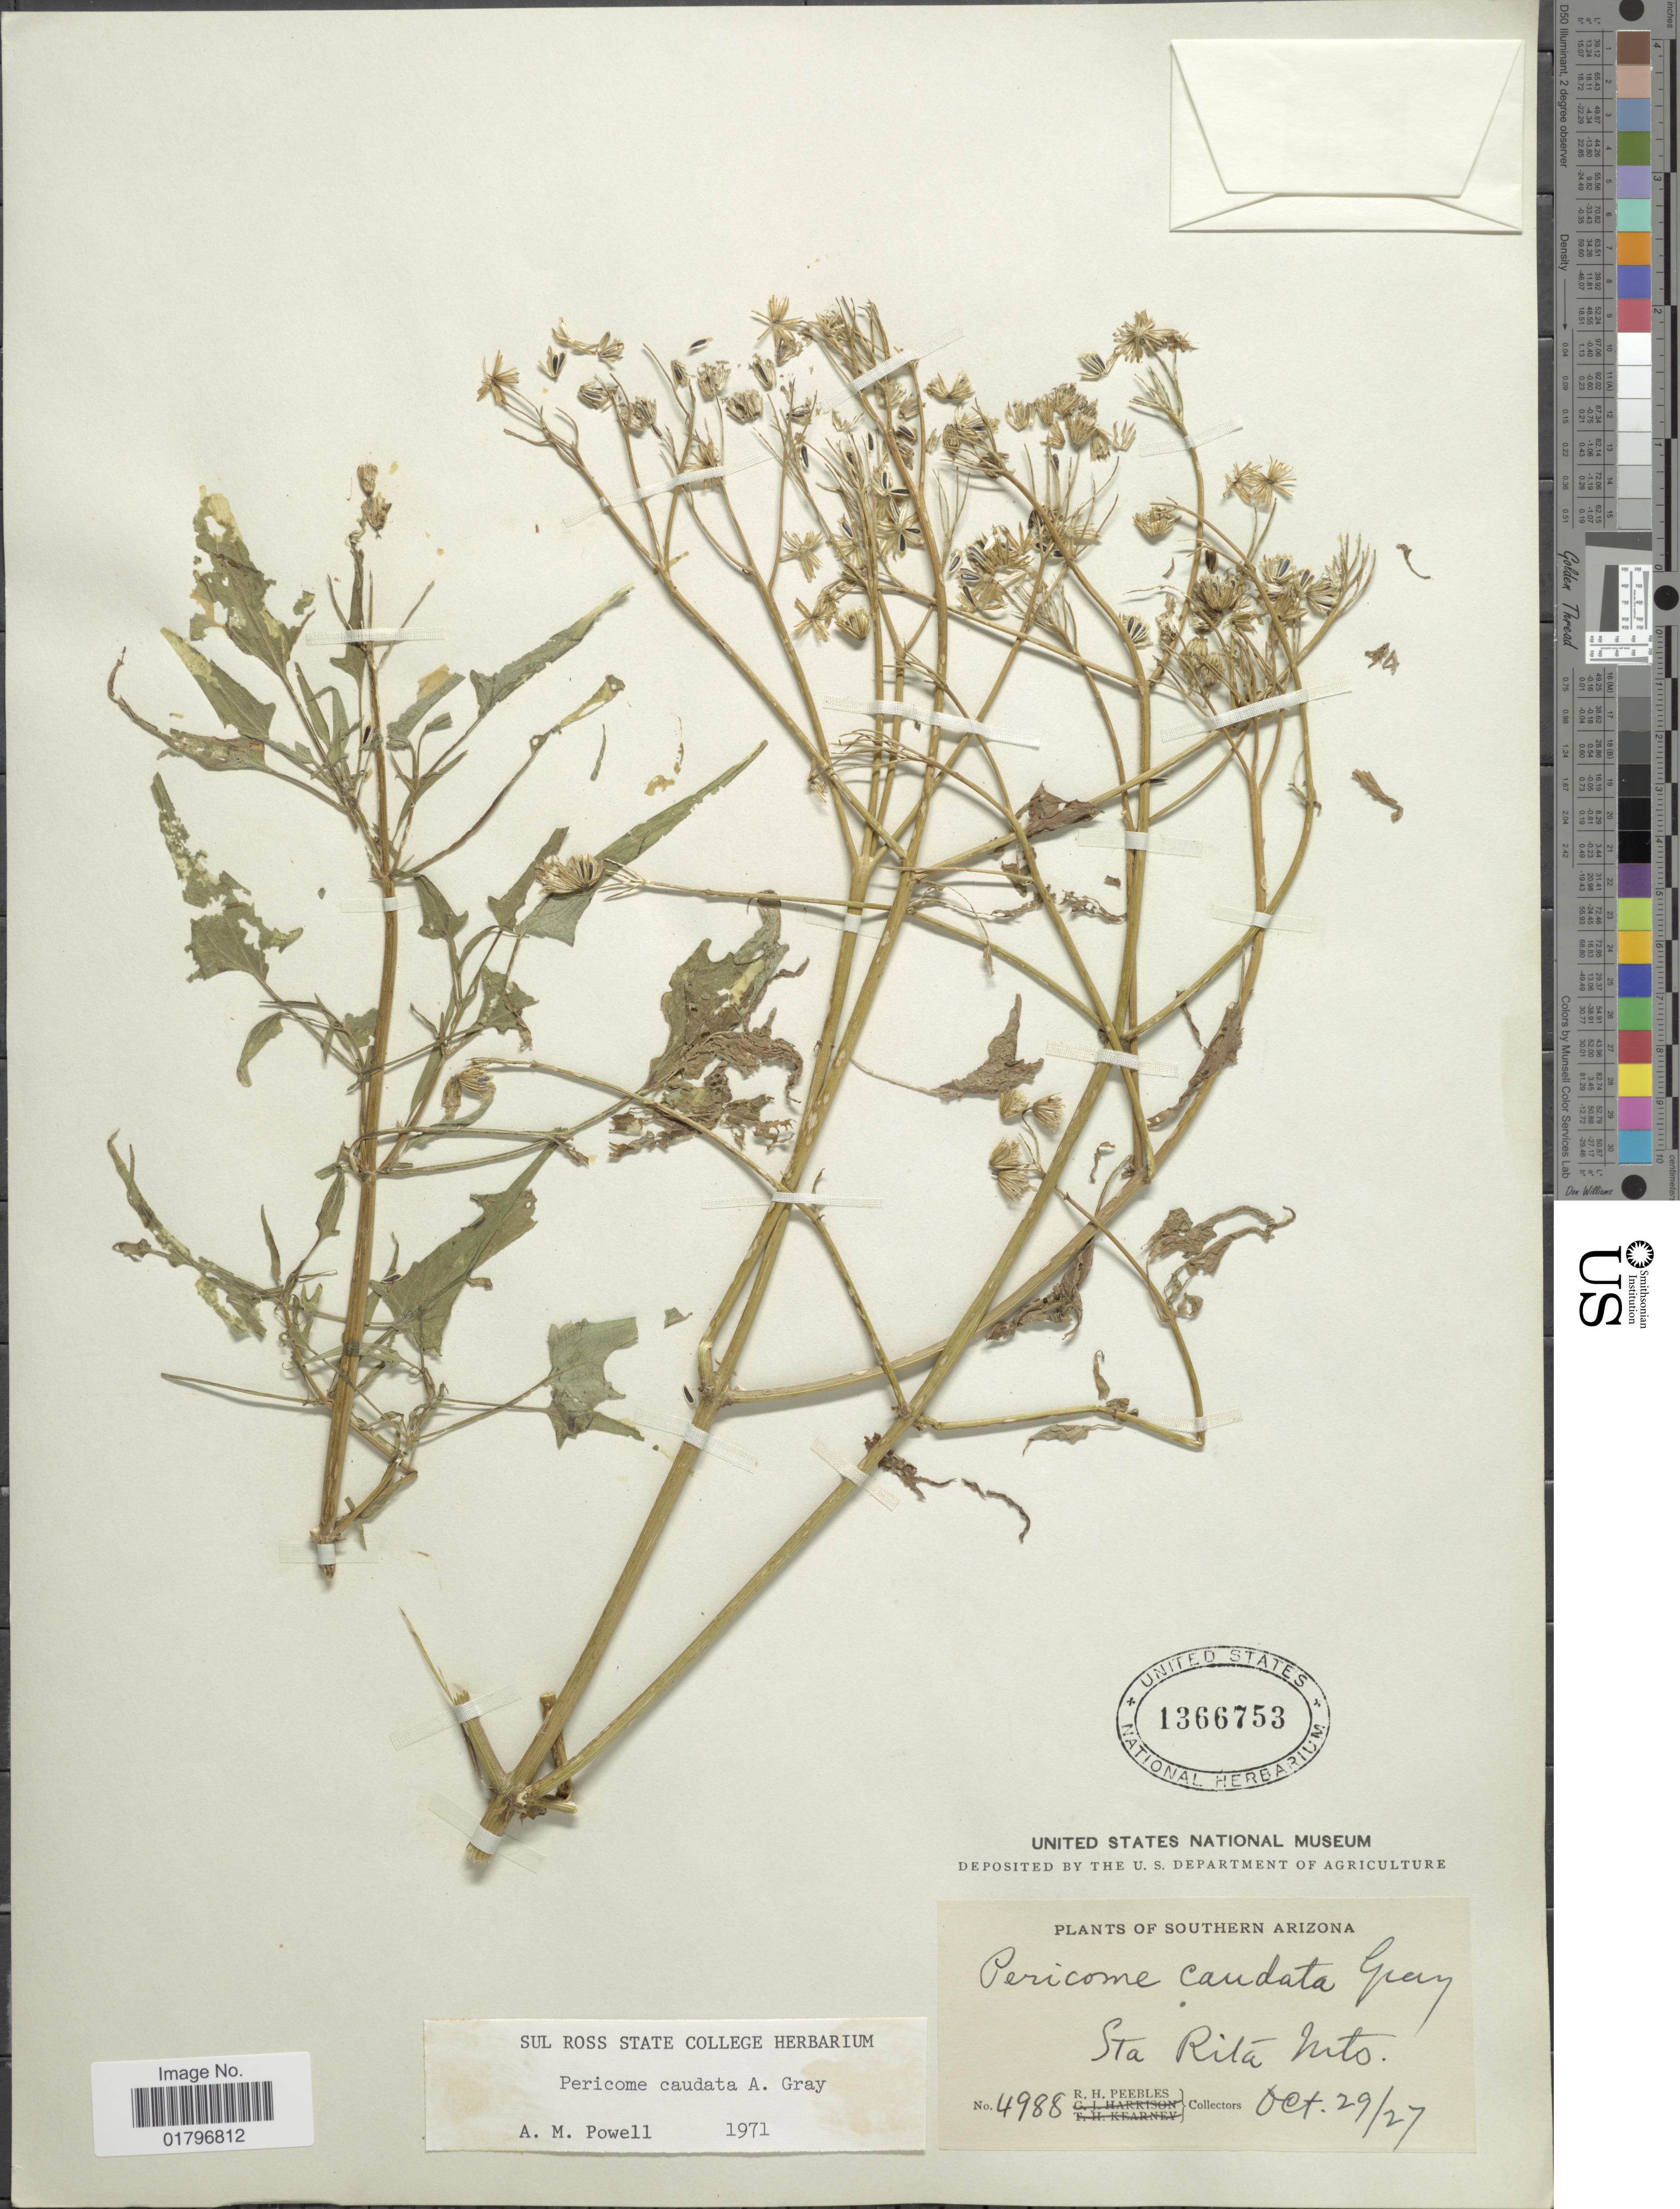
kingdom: Plantae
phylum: Tracheophyta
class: Magnoliopsida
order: Asterales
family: Asteraceae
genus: Pericome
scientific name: Pericome caudata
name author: A. Gray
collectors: R. H. Peebles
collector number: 4988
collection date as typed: Transcribed d/m/y: 29/10/27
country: United States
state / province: Arizona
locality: Southern Arizona. Sta Rita Mts.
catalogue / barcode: US 1366753